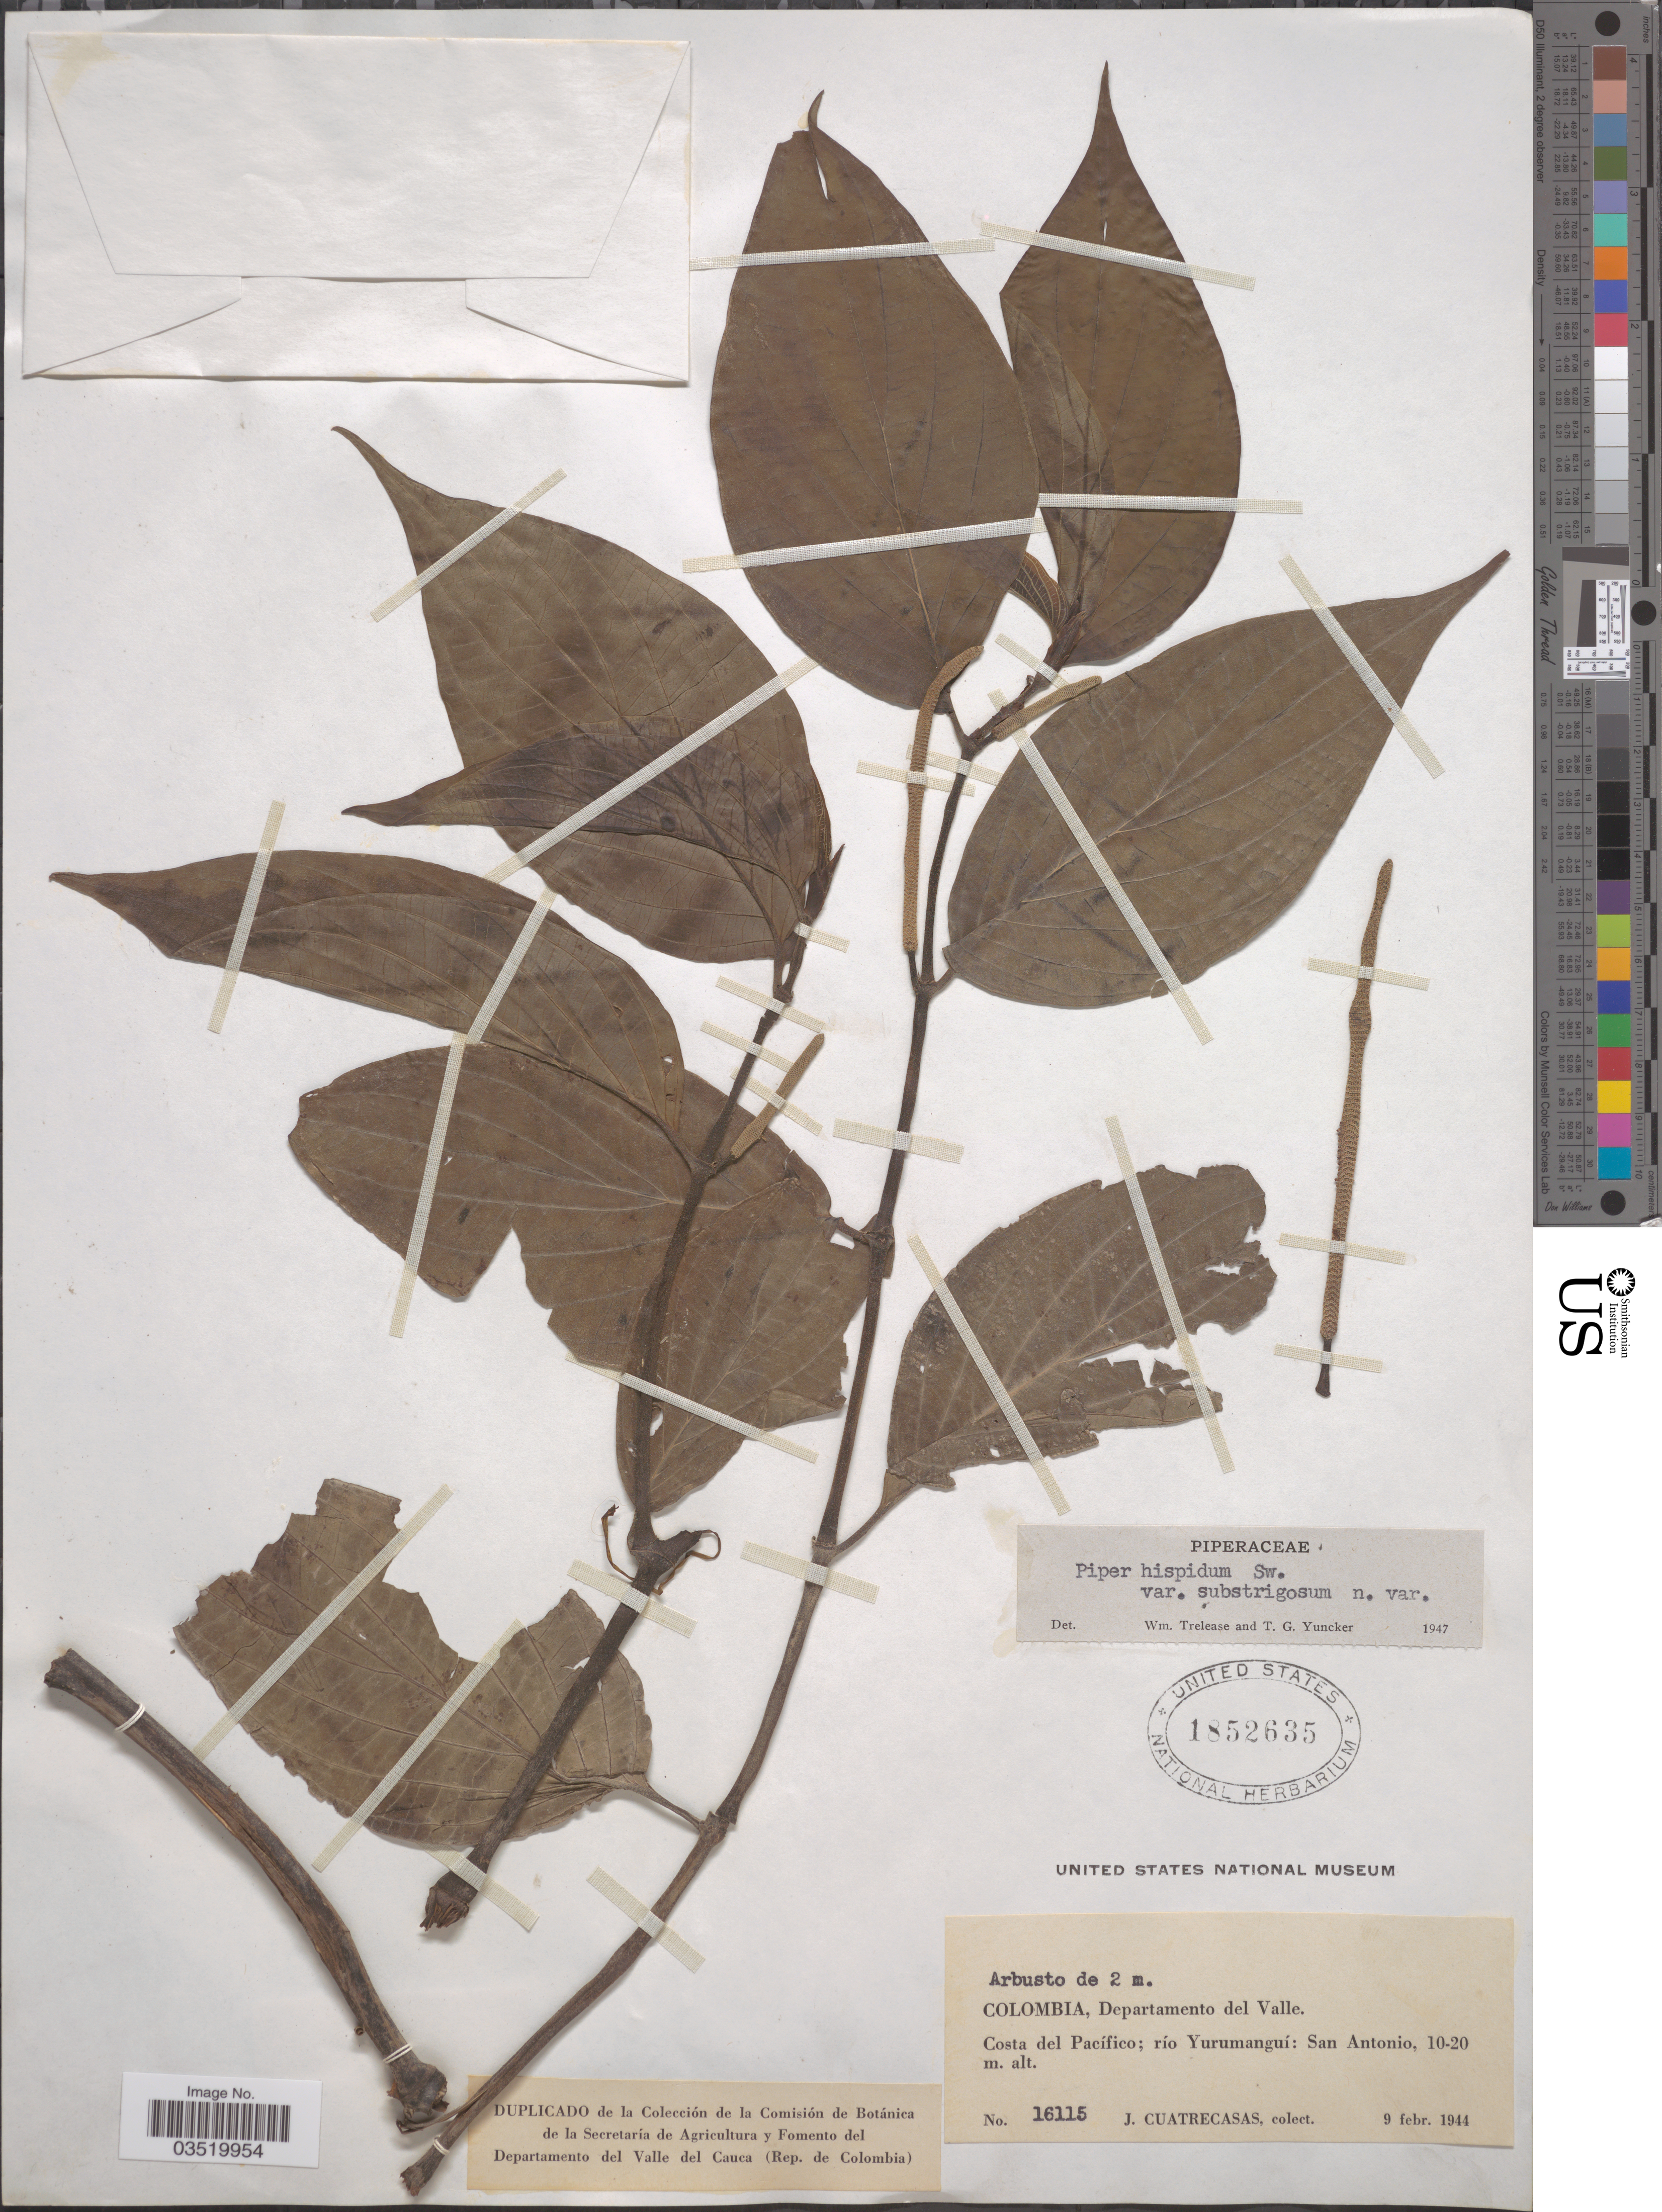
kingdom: Plantae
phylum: Tracheophyta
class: Magnoliopsida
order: Piperales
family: Piperaceae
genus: Piper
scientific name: Piper hispidum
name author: Sw.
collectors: J. Cuatrecasas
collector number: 16115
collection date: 1944-02-09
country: Colombia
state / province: Valle del Cauca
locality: Department of El Valle. Costa del Pacífico; río Yurmanguí: San Antonio.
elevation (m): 10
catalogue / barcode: US 1852635